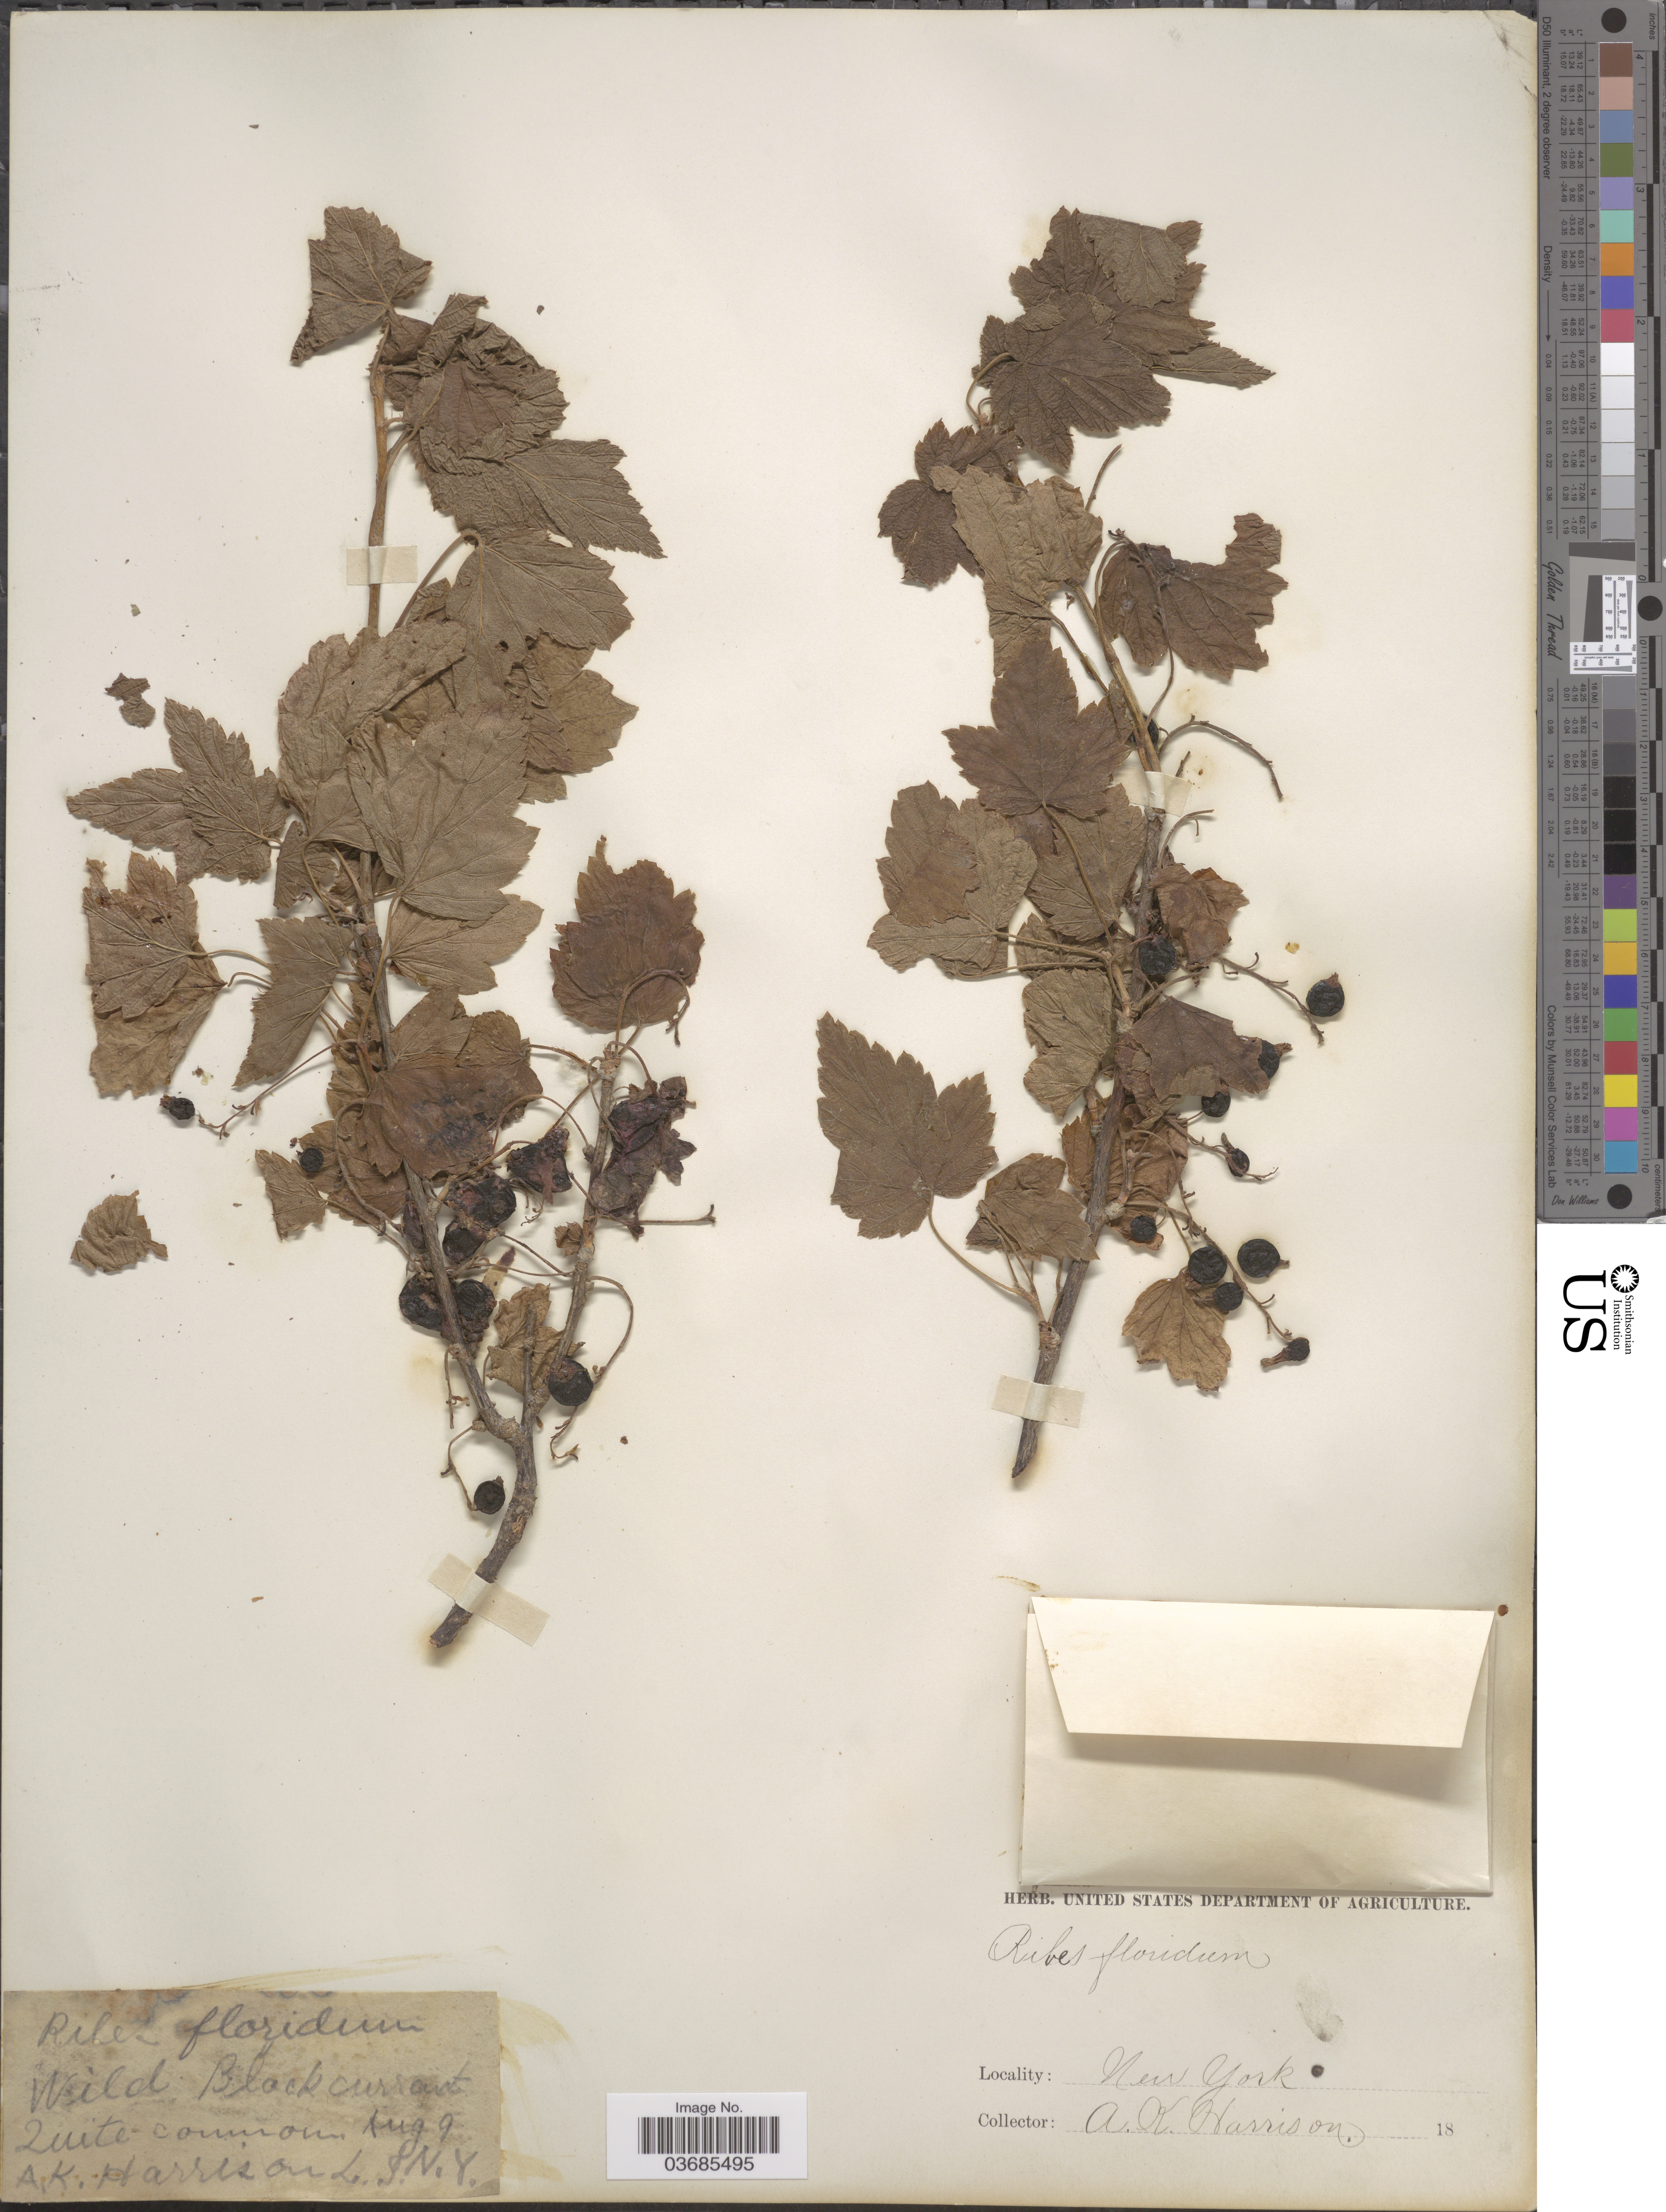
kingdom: Plantae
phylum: Tracheophyta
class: Magnoliopsida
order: Saxifragales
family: Grossulariaceae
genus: Ribes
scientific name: Ribes americanum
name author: Mill.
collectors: A. K. Harrison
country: United States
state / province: New York